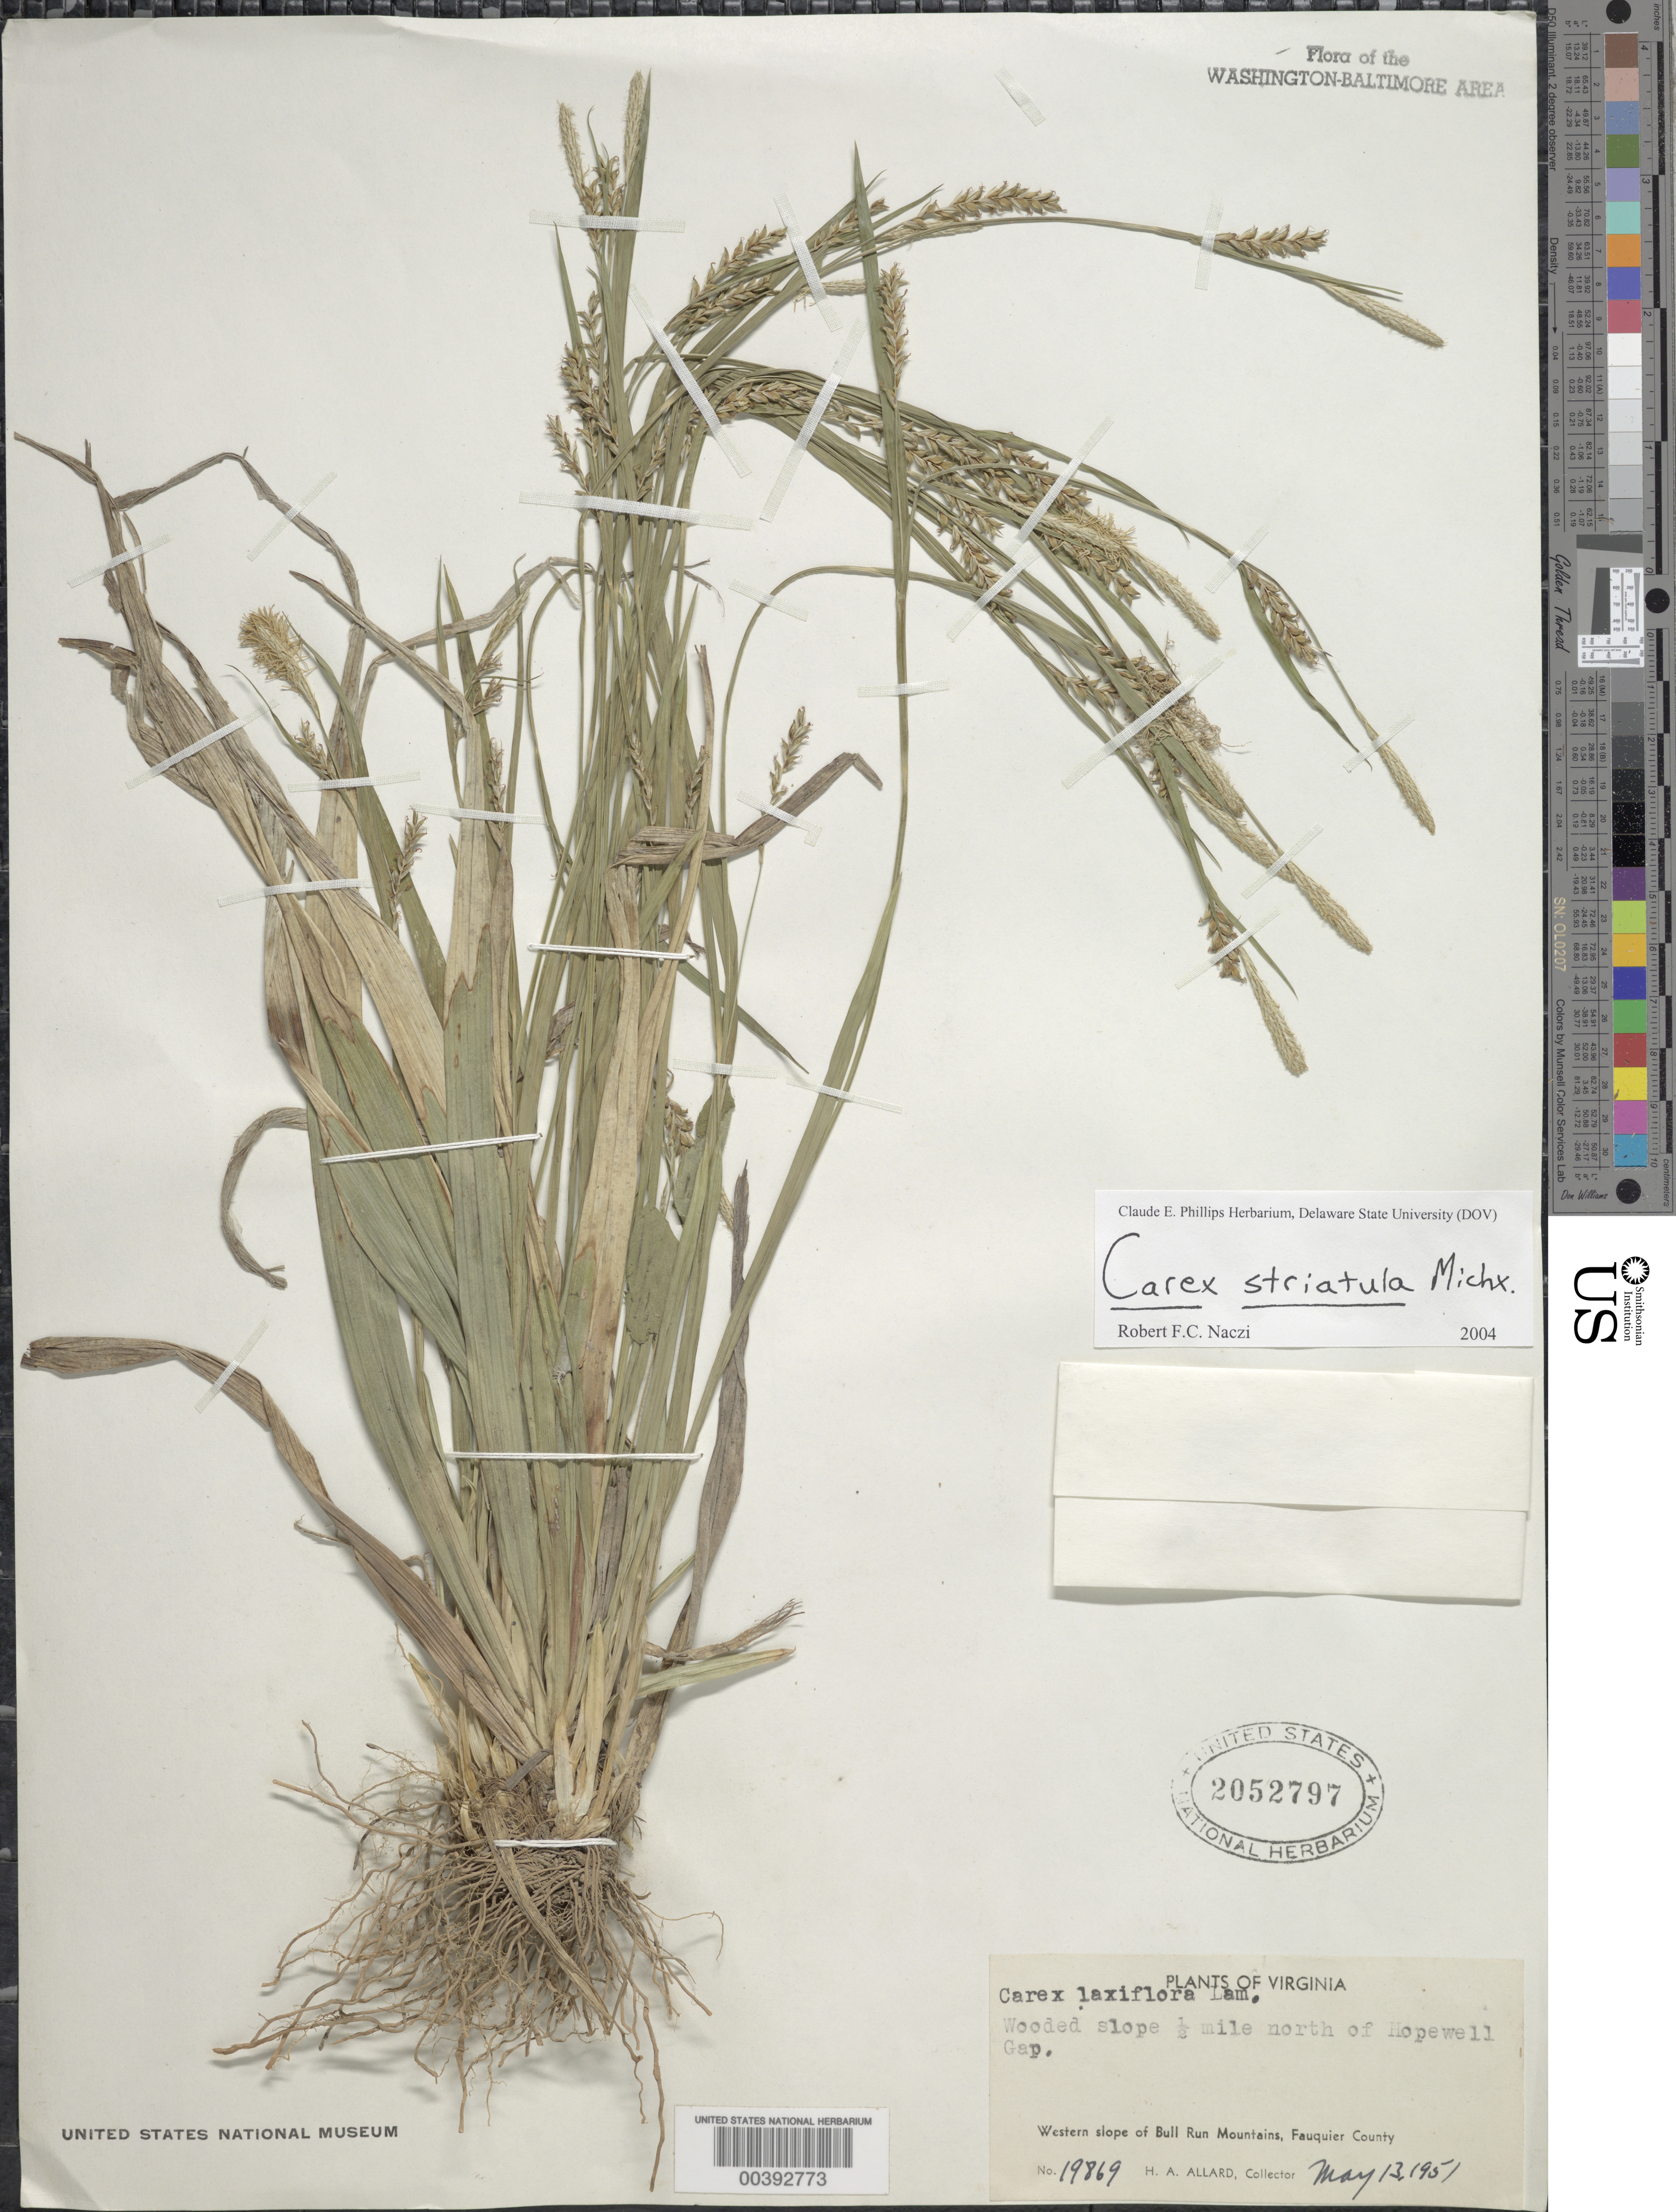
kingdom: Plantae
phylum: Tracheophyta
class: Liliopsida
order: Poales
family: Cyperaceae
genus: Carex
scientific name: Carex striatula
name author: Michx.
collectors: E. C. Leonard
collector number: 1800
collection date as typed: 01 May 1921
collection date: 1921-05-01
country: United States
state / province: Maryland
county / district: Montgomery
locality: Cabin John Run C. & O. Canal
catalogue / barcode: US 2163797